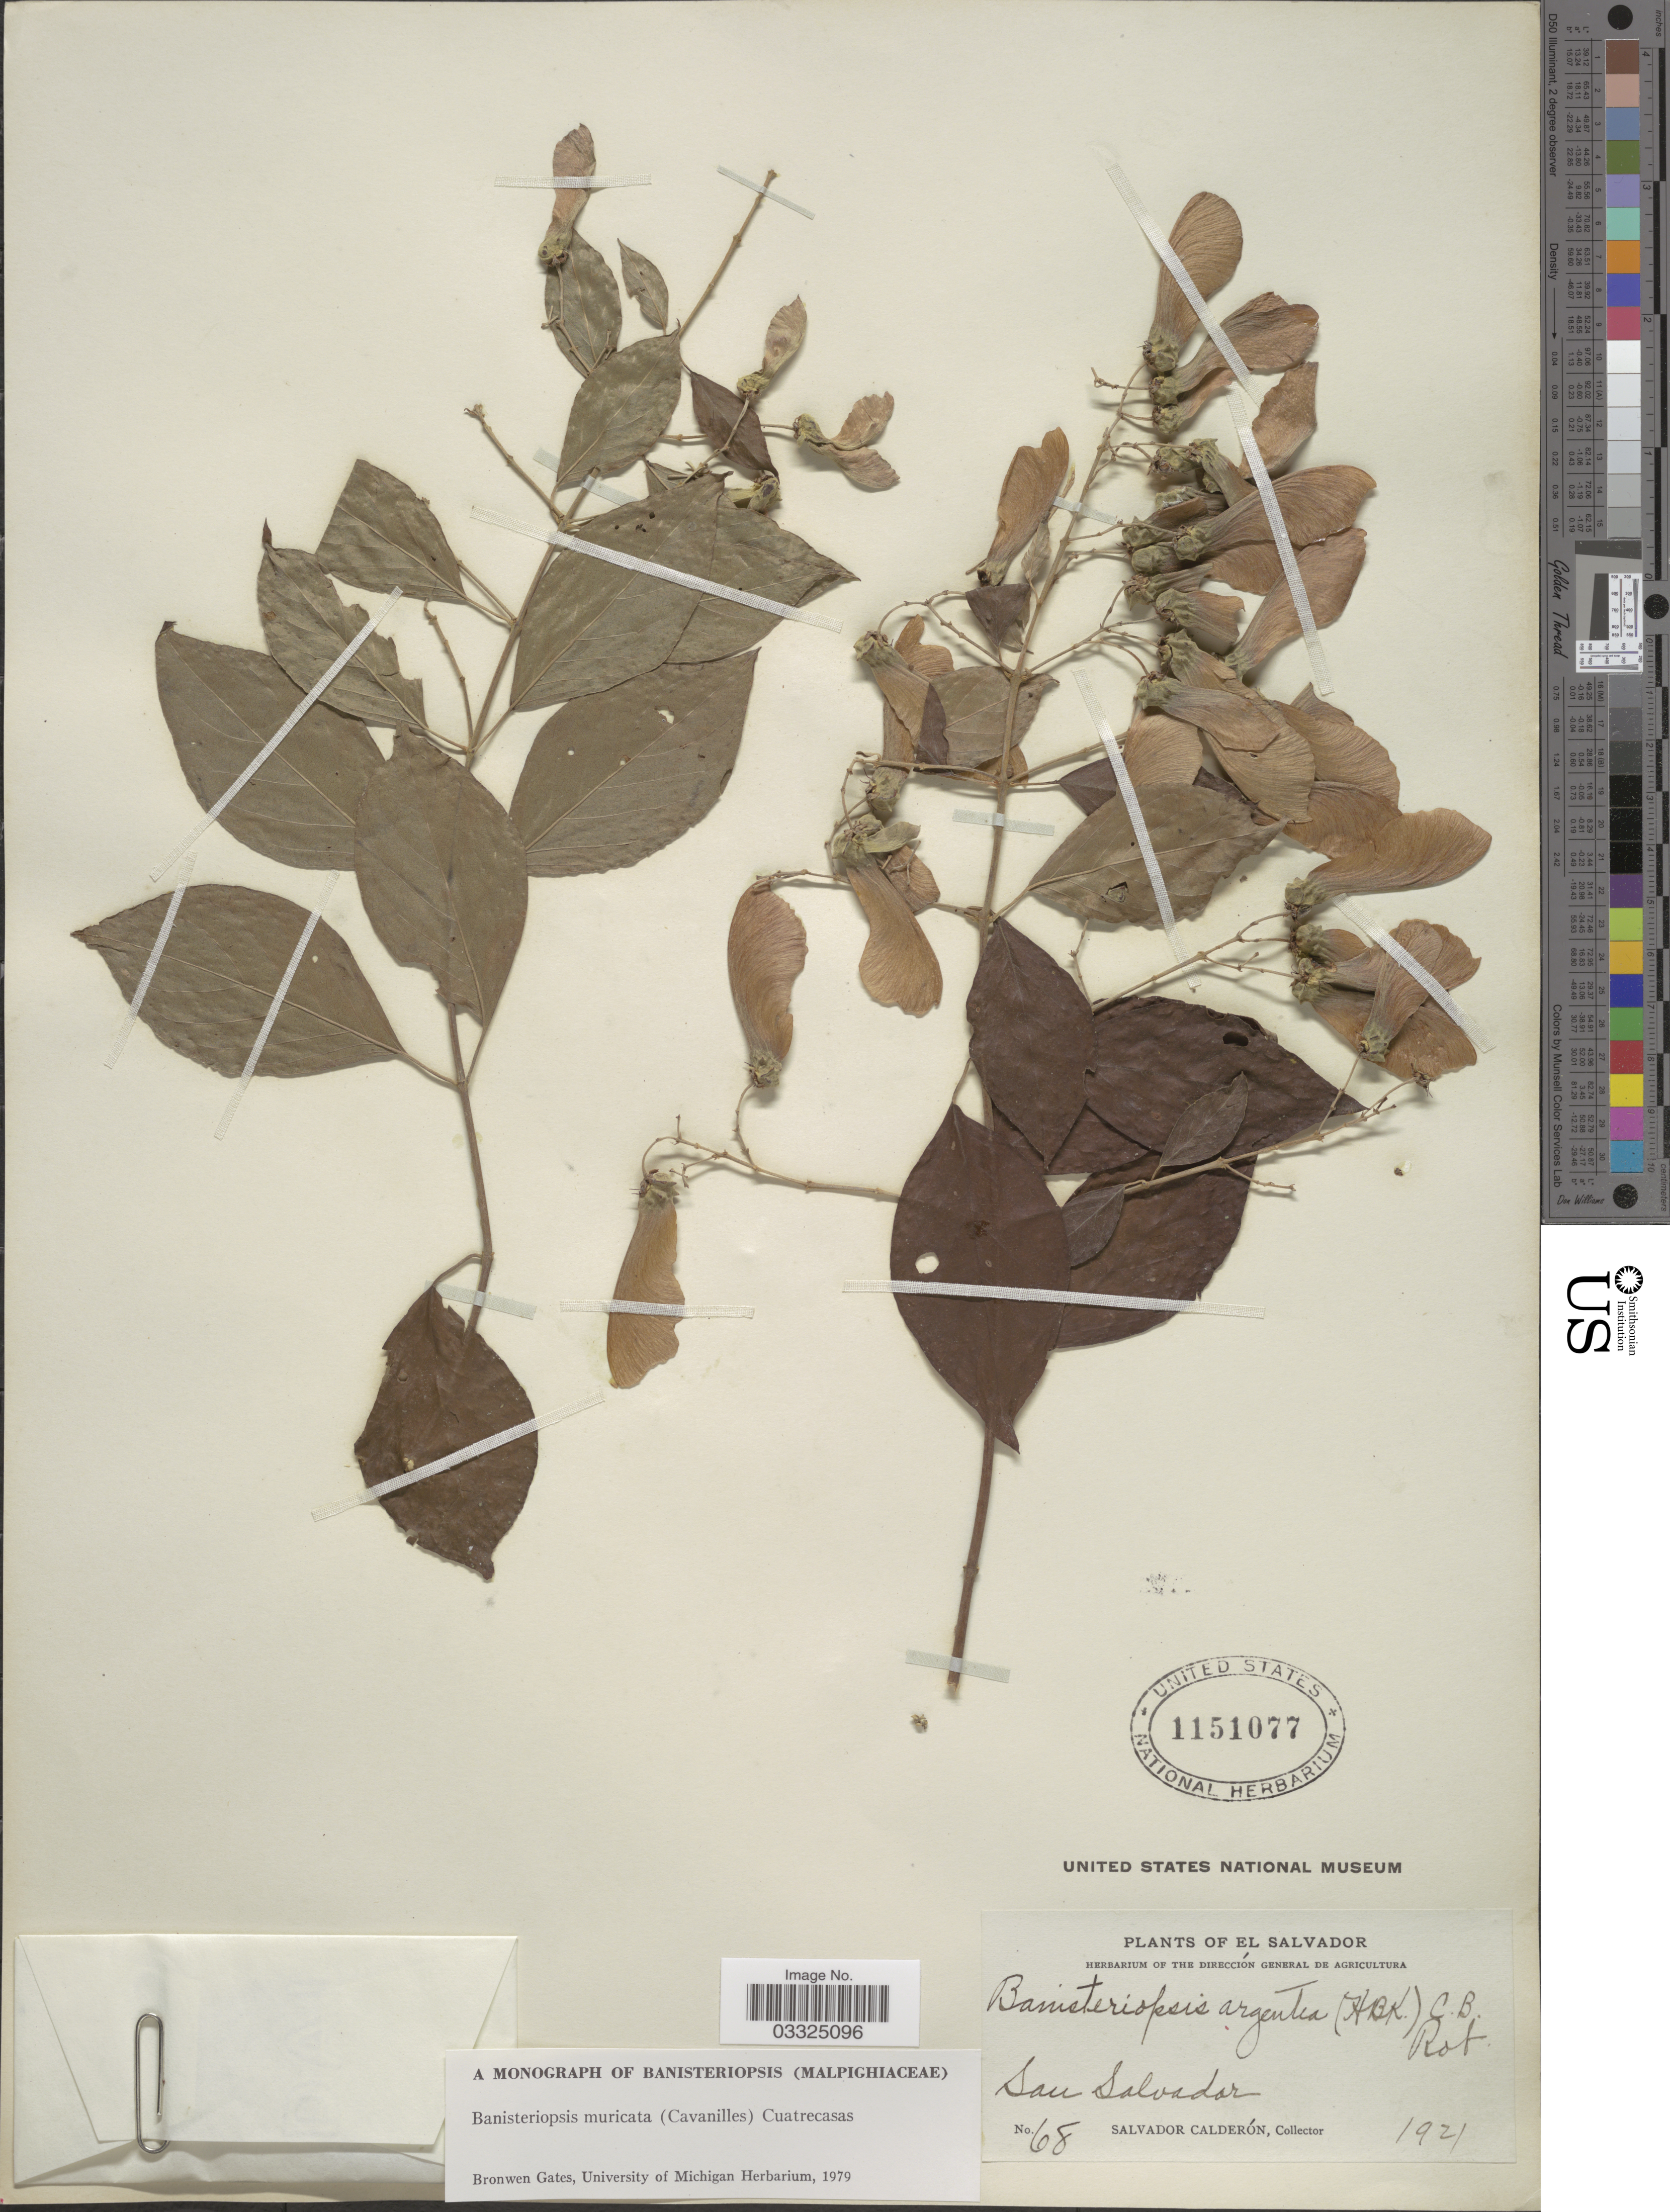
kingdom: Plantae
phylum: Tracheophyta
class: Magnoliopsida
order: Malpighiales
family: Malpighiaceae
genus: Banisteriopsis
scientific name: Banisteriopsis muricata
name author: (Cav.) Cuatrec.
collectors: S. Calderón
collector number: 68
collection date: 1921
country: El Salvador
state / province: San Salvador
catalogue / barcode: US 1151077